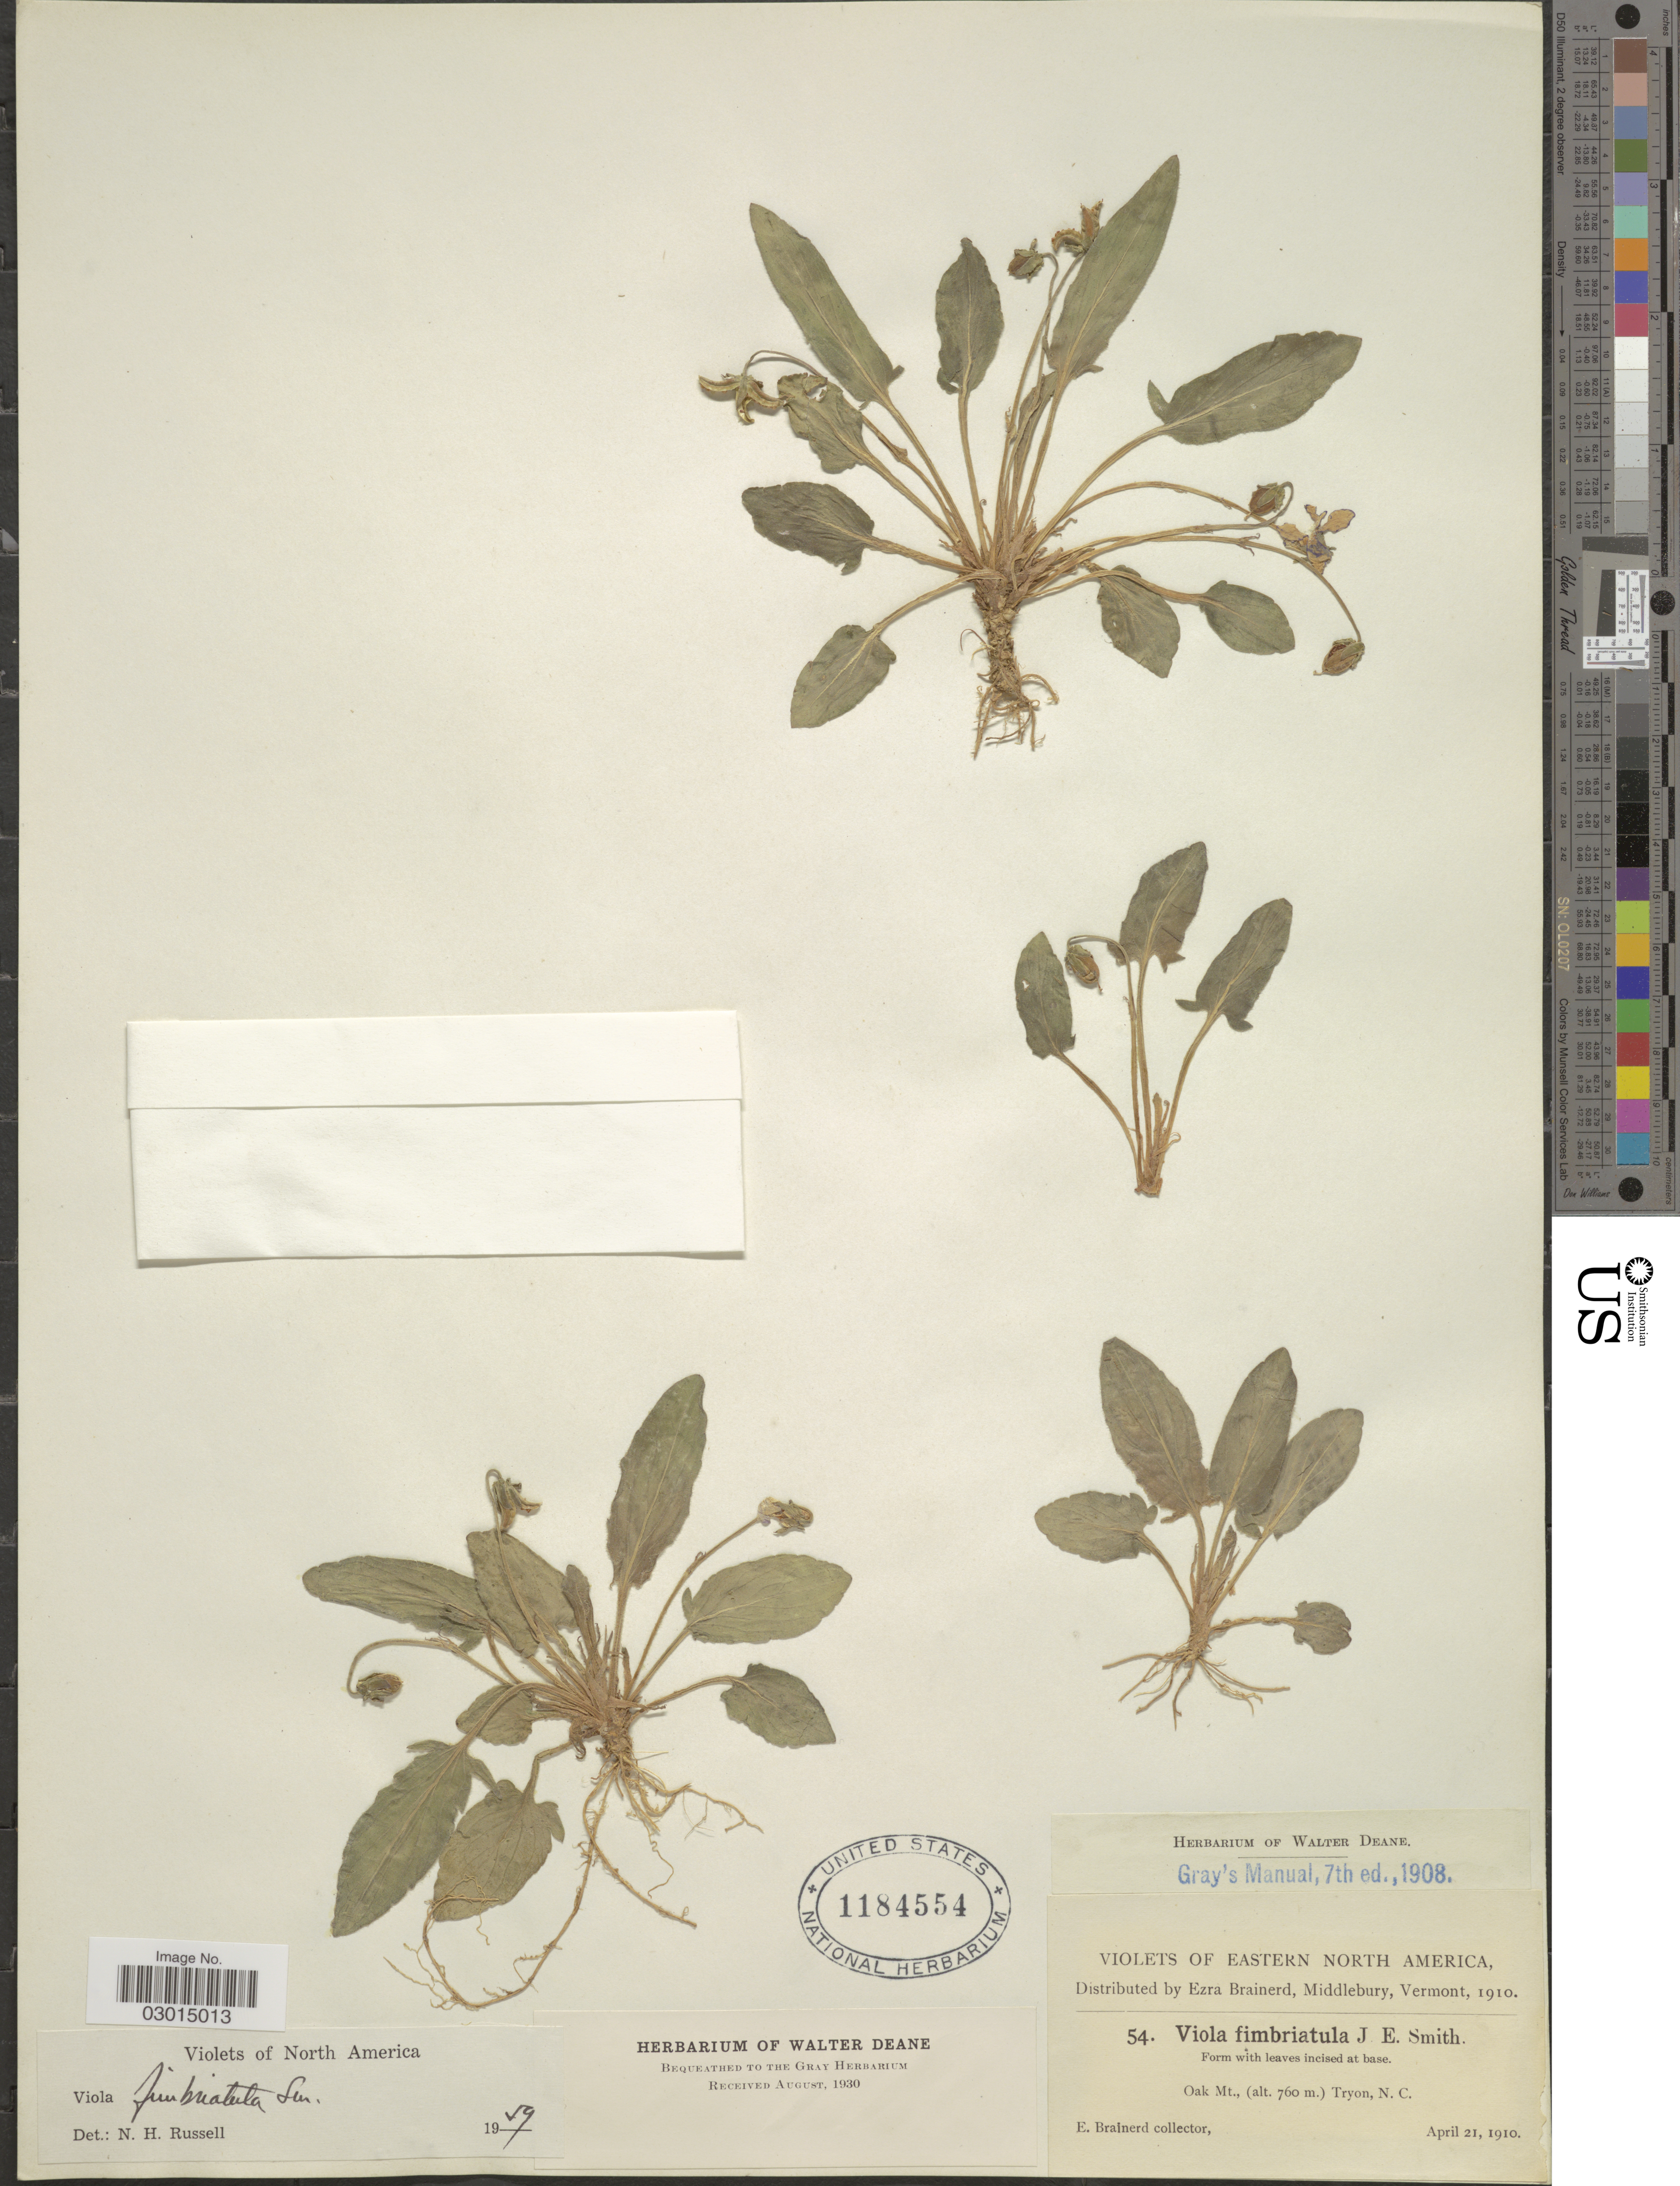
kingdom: Plantae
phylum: Tracheophyta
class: Magnoliopsida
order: Malpighiales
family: Violaceae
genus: Viola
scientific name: Viola fimbriatula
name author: Small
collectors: E. Brainerd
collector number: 54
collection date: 1910-04-21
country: United States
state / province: North Carolina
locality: Oak Mt., Tryon, N.C.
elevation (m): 760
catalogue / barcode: US 1184554